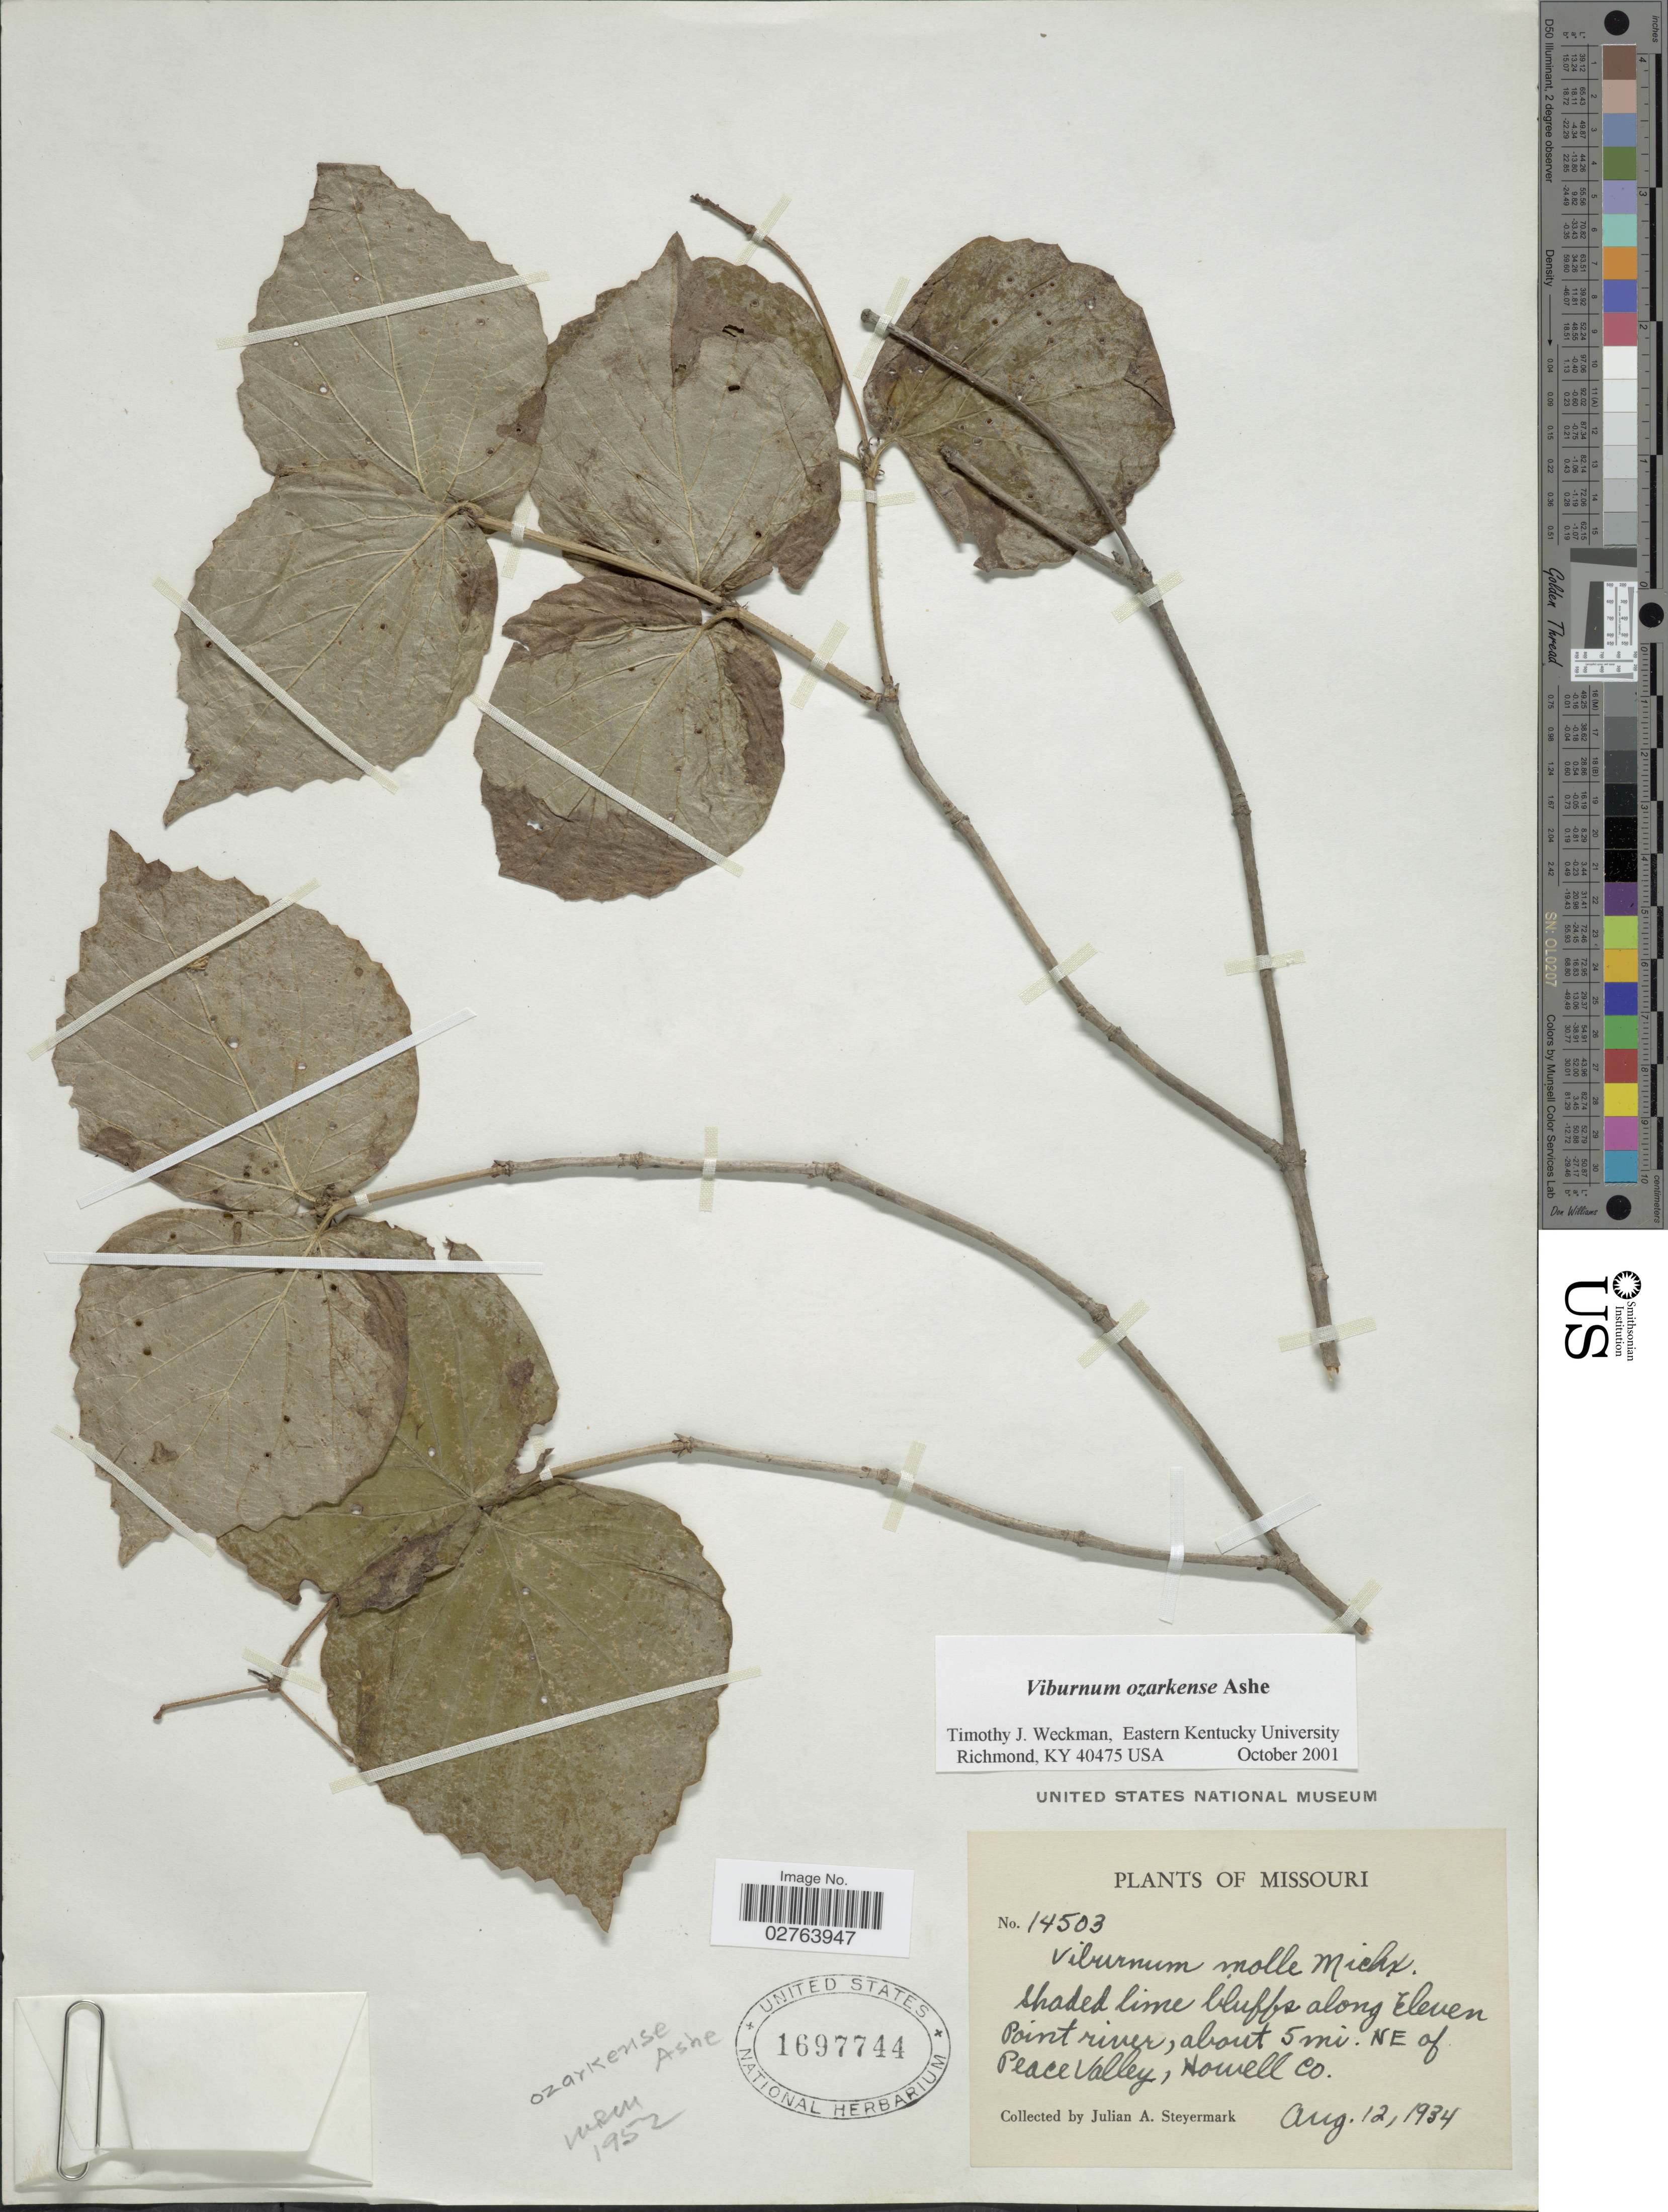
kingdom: Plantae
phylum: Tracheophyta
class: Magnoliopsida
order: Dipsacales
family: Viburnaceae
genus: Viburnum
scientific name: Viburnum ozarkense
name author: Ashe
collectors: J. Steyermark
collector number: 14503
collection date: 1934-08-12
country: United States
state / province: Missouri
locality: Shaded lime bluffs along Eleven Point river, about 5 mi. NE of Peace Valley, Howell Co.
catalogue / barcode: US 1697744